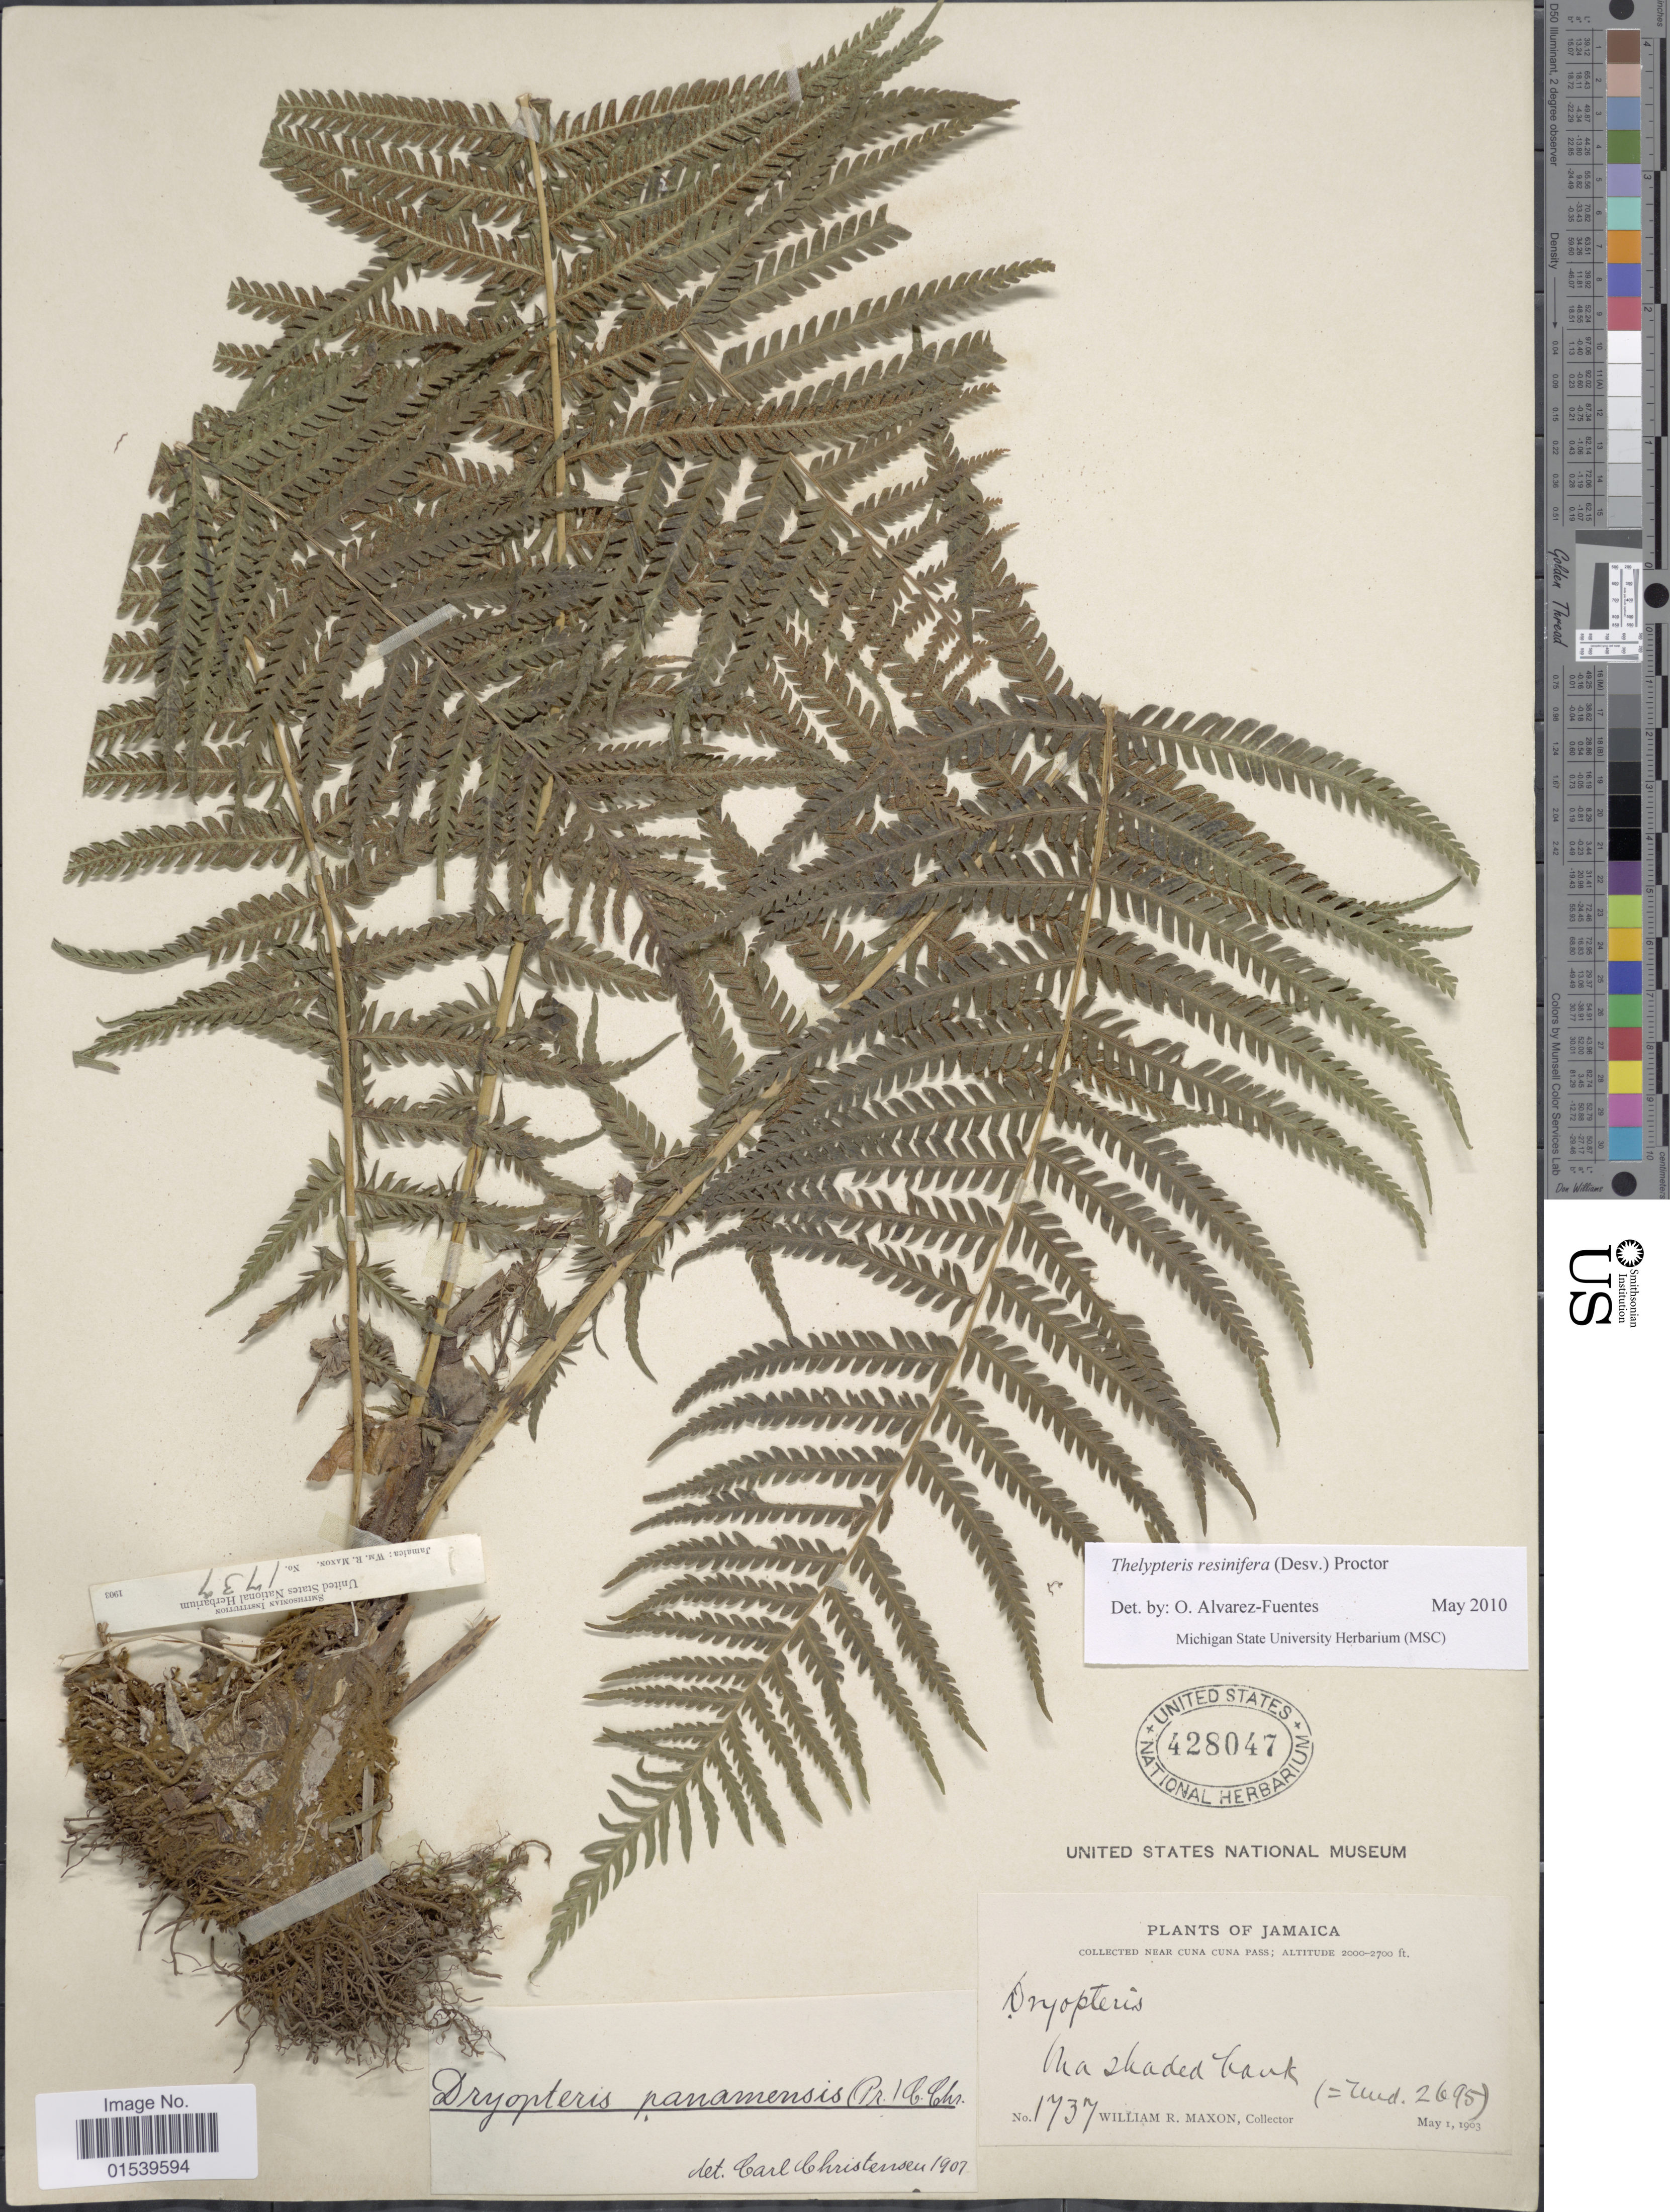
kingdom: Plantae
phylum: Tracheophyta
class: Polypodiopsida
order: Polypodiales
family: Thelypteridaceae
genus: Amauropelta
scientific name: Amauropelta resinifera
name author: (Desv.) Pic. Serm.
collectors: W. R. Maxon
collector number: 1737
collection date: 1903-05-01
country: Jamaica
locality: Near Cuna Cuna Pass, un a shaded bank (=und 2695)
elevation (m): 610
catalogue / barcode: US 428047